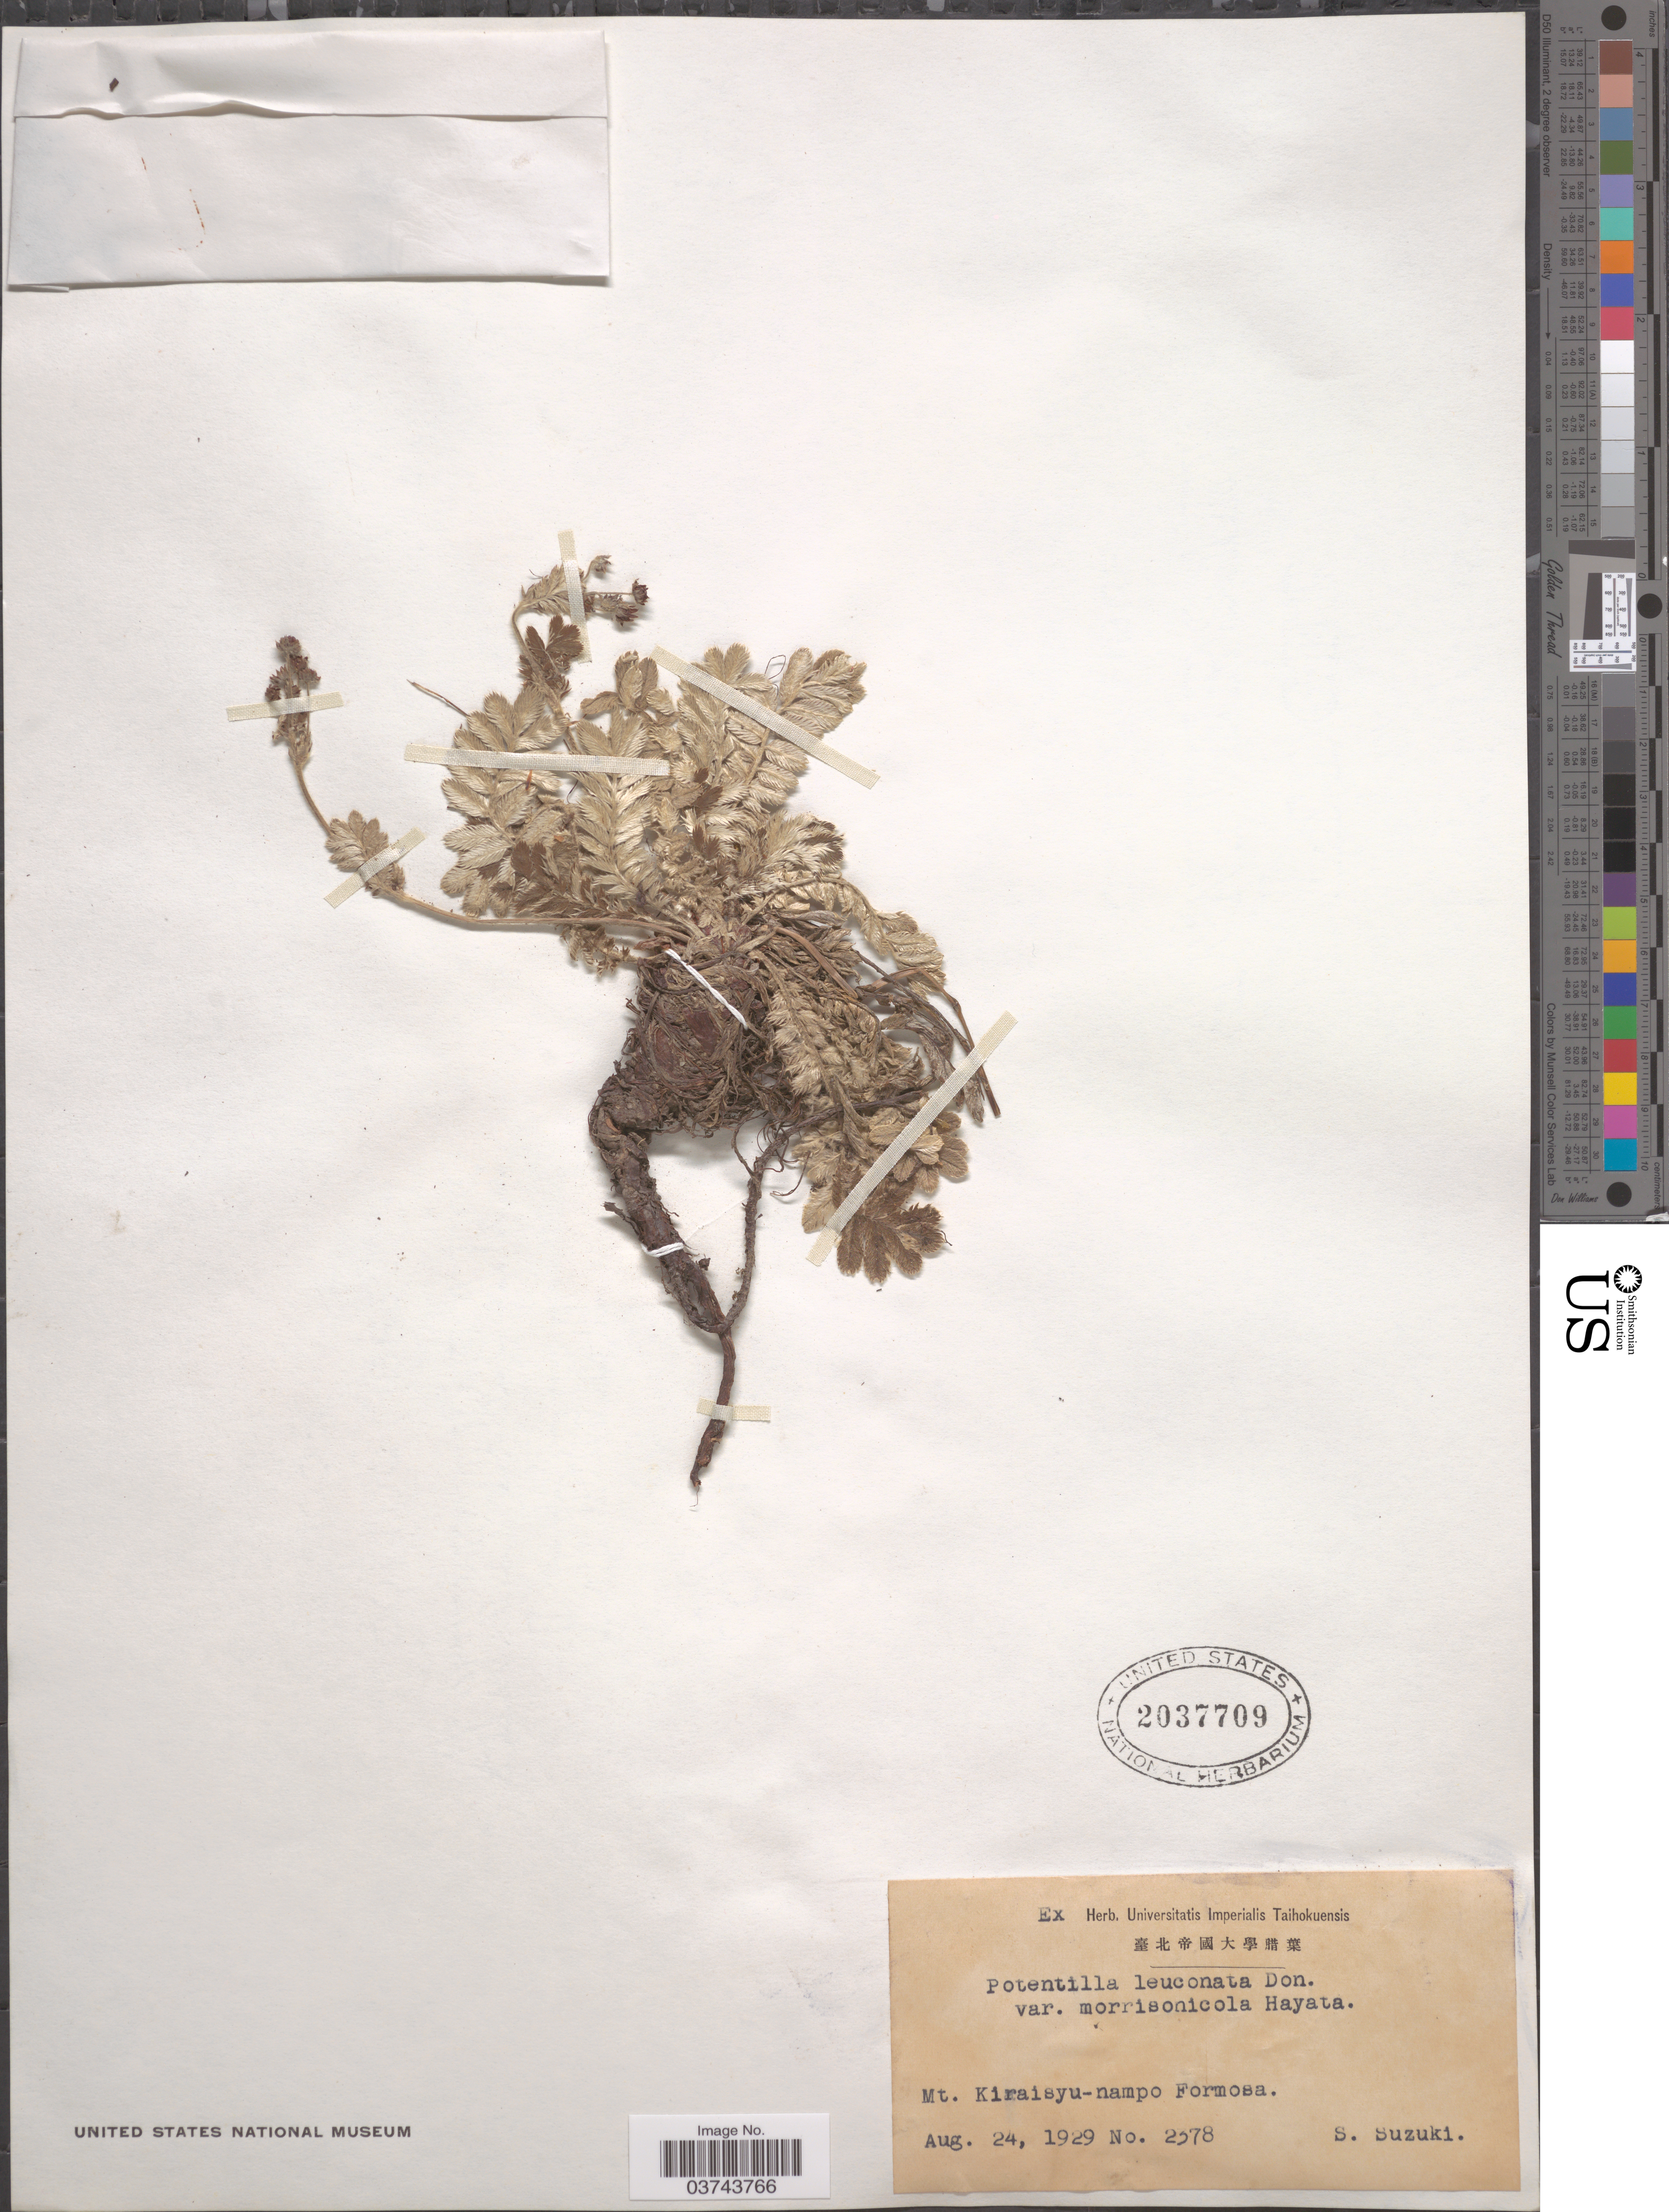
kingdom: Plantae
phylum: Tracheophyta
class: Magnoliopsida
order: Rosales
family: Rosaceae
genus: Potentilla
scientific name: Potentilla leuconota var. morrisonicola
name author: Hayata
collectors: S. Suzuki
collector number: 2378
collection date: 1929-08-24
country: Taiwan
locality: Mt. Kiraisyu-nampo Formosa.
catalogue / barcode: US 2037709